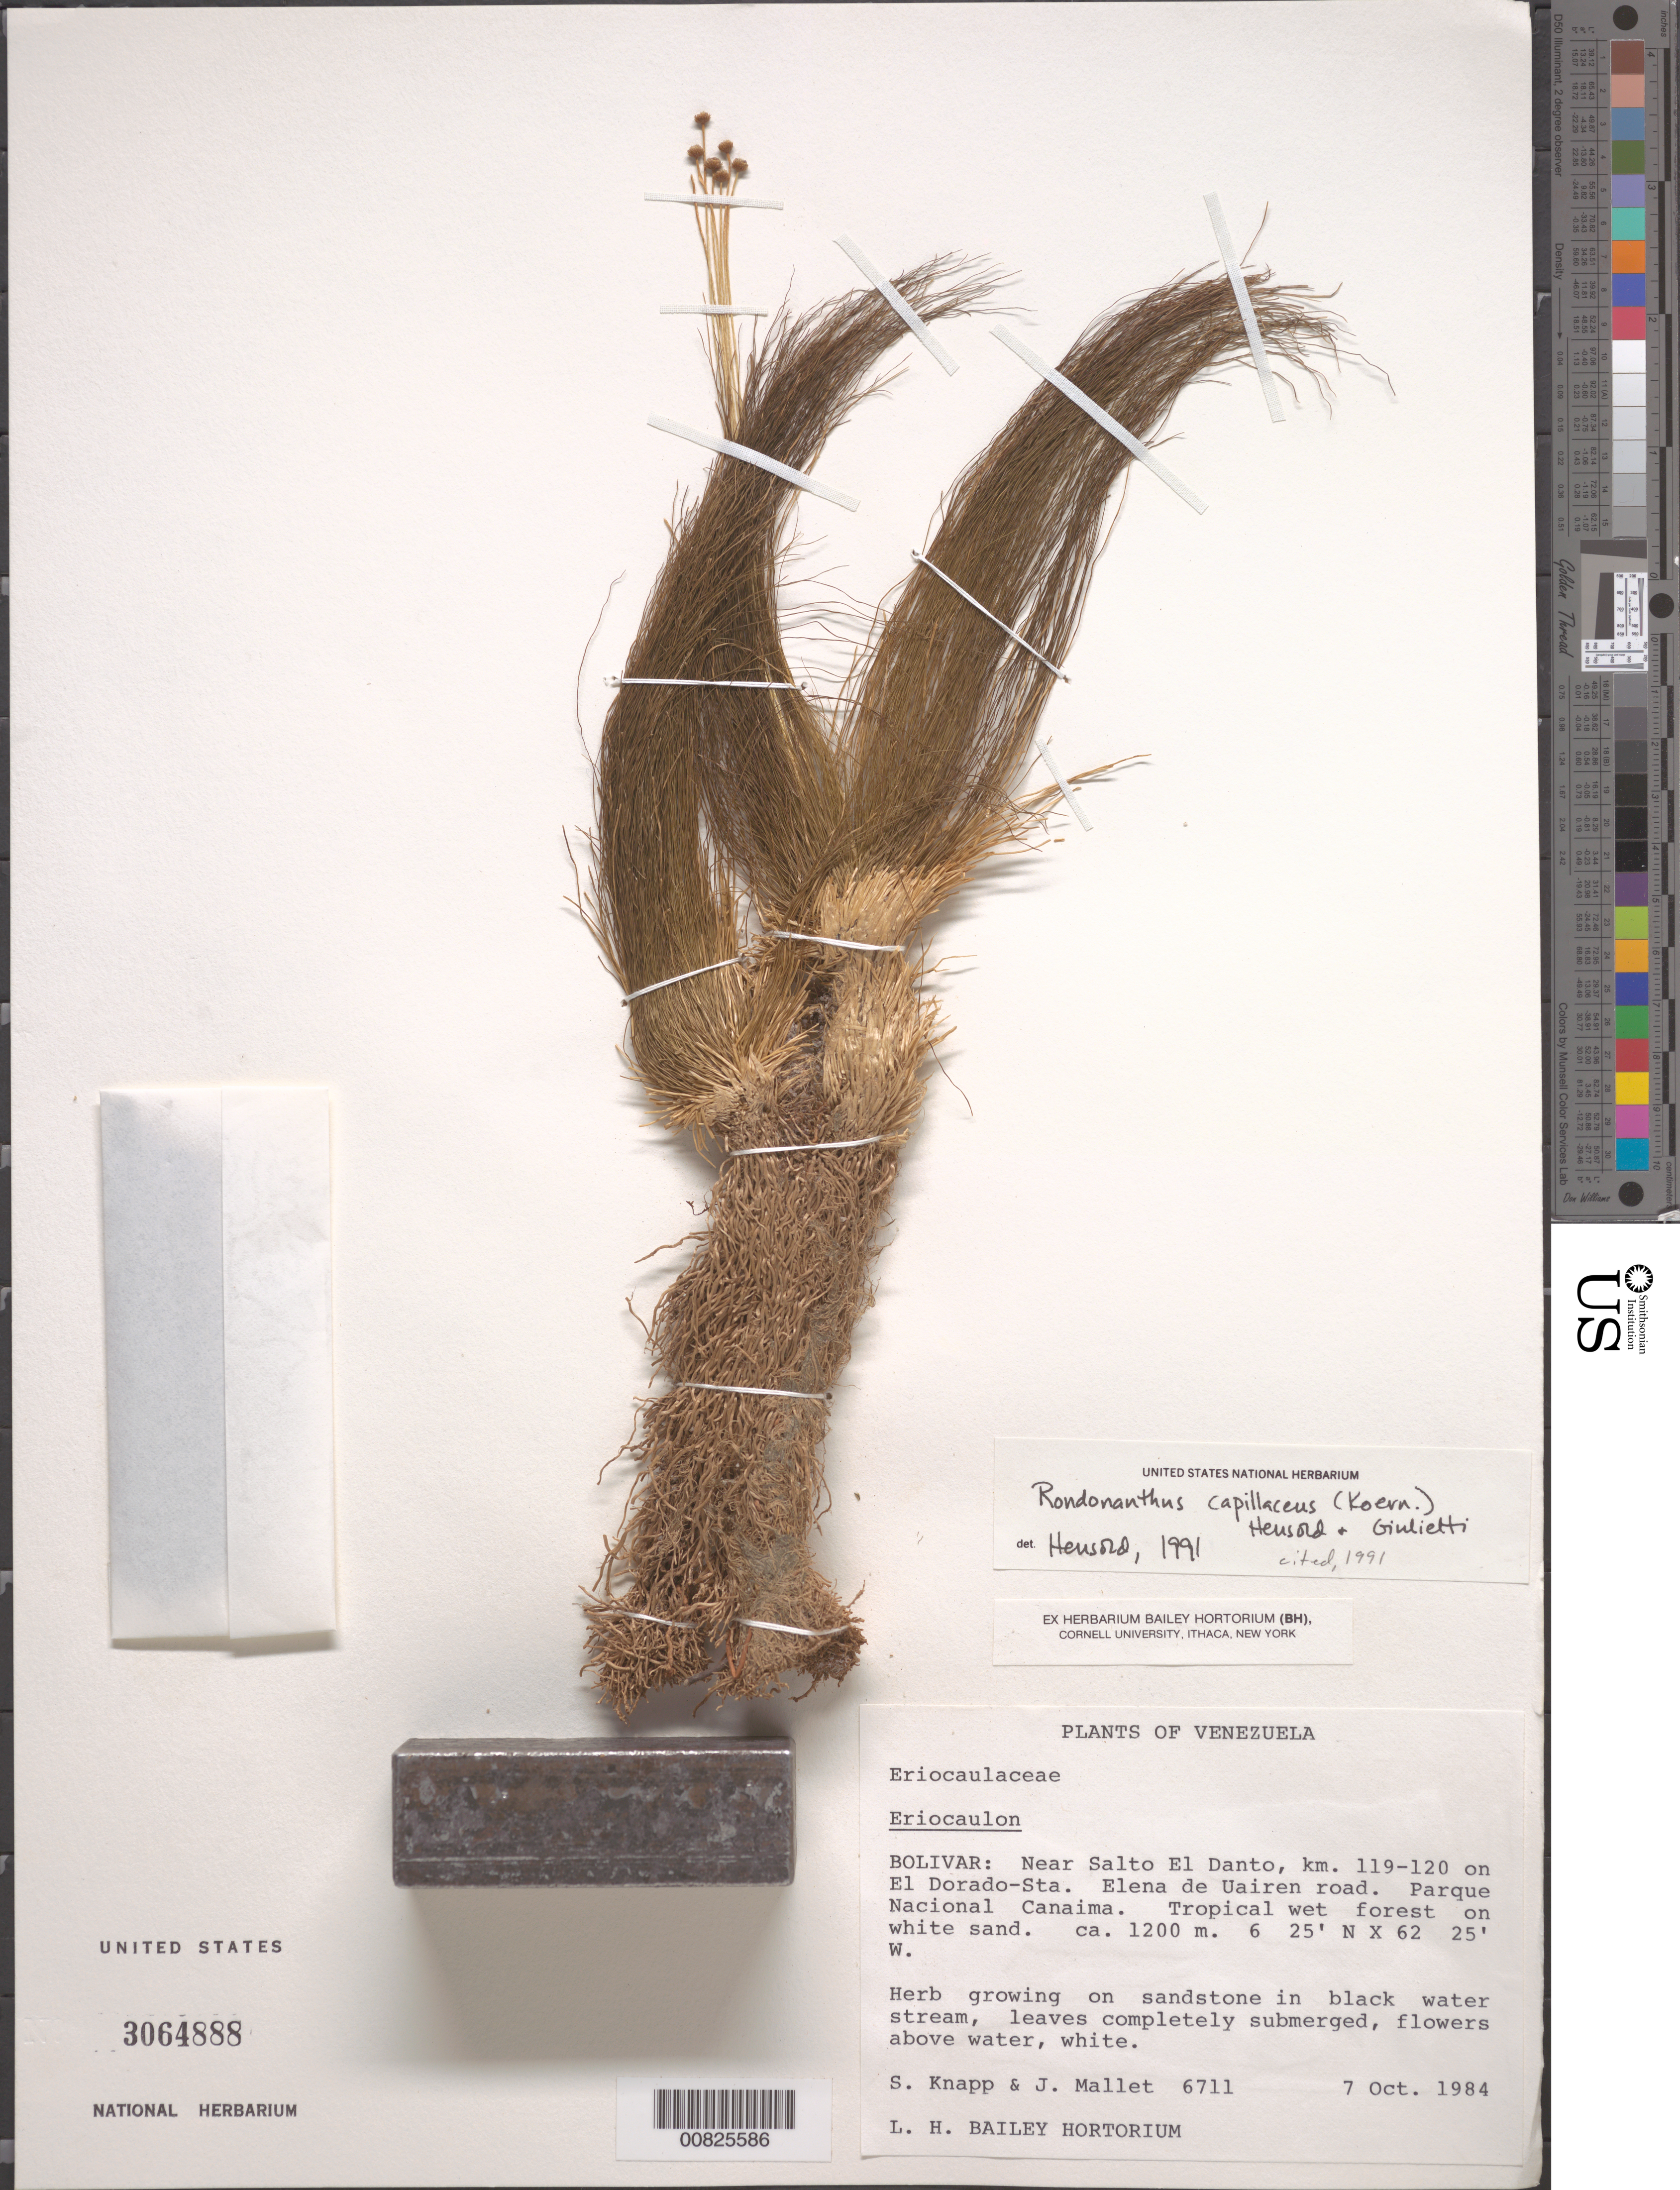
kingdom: Plantae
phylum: Tracheophyta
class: Liliopsida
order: Poales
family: Eriocaulaceae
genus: Rondonanthus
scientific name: Rondonanthus capillaceus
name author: (Klotzsch ex Körn.) Hensold & Giul.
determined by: Hensold, N.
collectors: S. Knapp & J. Mallet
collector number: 6711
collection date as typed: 7-Oct-84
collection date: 1984-10-07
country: Venezuela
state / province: Bolívar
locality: Salto El Danto, km 119-120, El Dorado to Sta. Elena de Uairen road; Parque Nacional Canaima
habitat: Tropical wet forest on white sand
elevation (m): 1200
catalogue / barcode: US 3064888